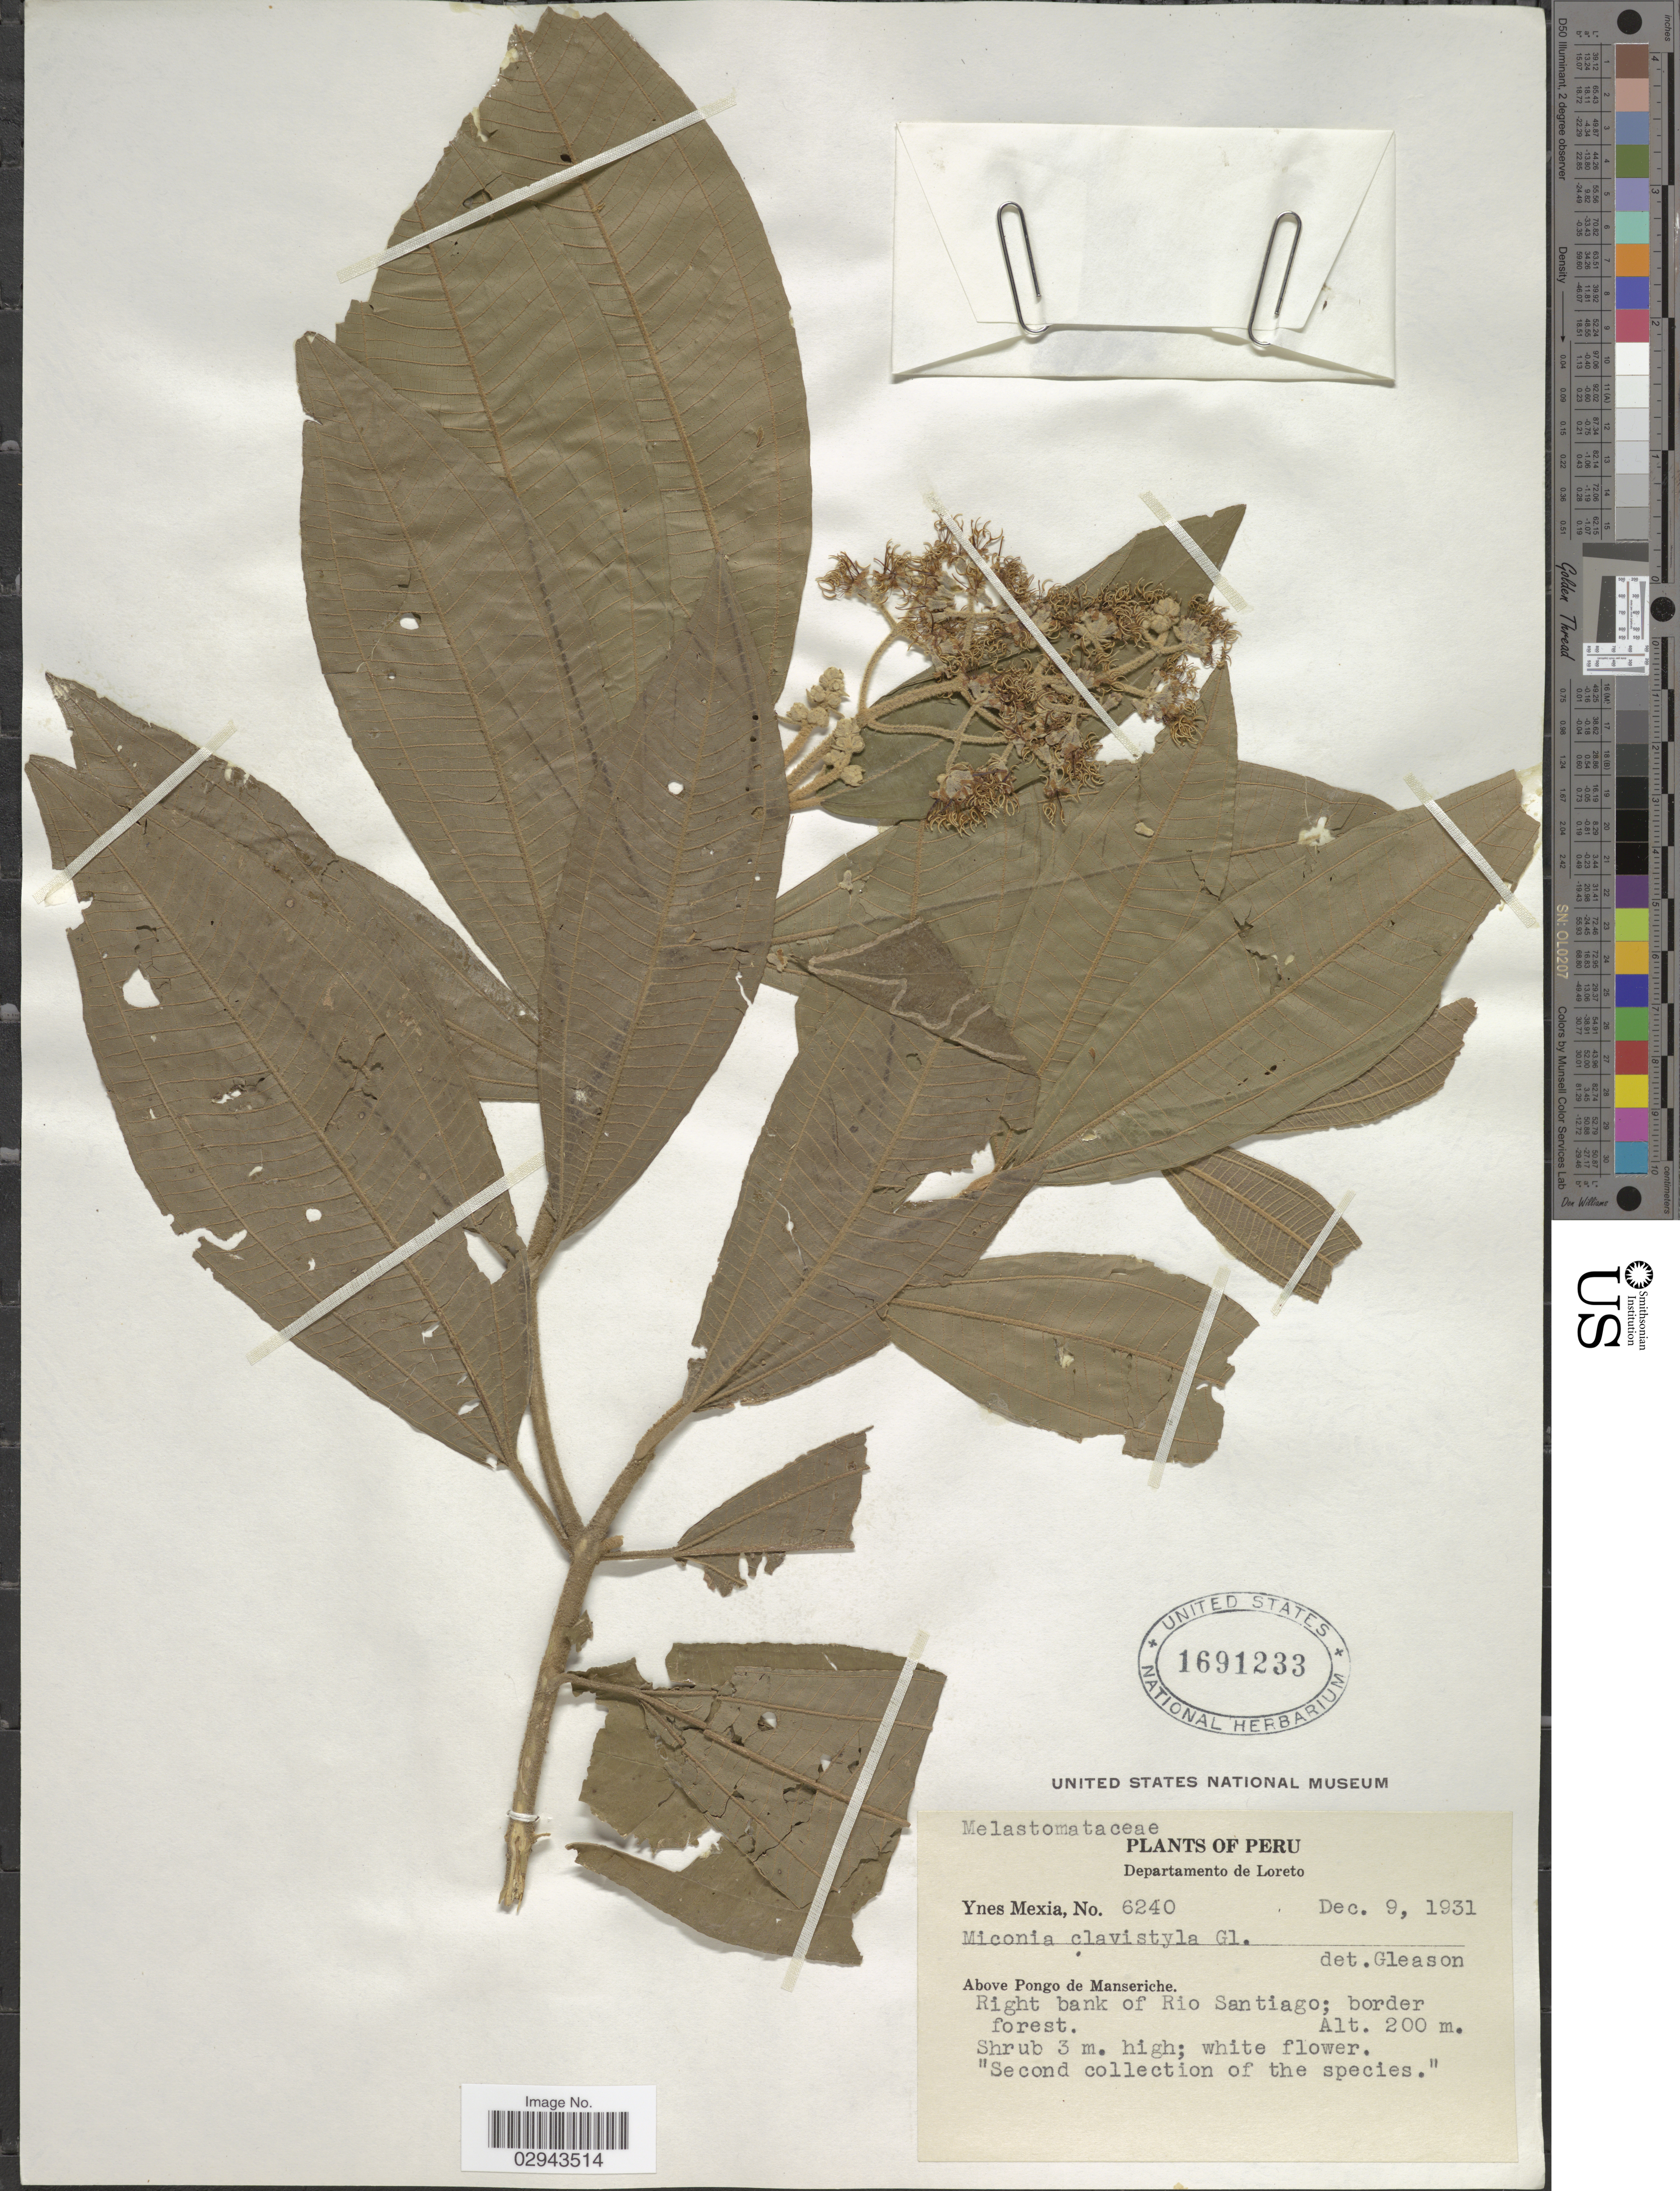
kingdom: Plantae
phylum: Tracheophyta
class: Magnoliopsida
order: Myrtales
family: Melastomataceae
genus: Miconia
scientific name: Miconia stelligera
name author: Cogn.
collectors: Y. Mexia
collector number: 6240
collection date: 1931-12-09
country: Peru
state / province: Loreto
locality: Departamento de Loreto. Above Pongo de Manseriche. Right bank of Rio Santiago.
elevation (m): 200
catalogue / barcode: US 1691233